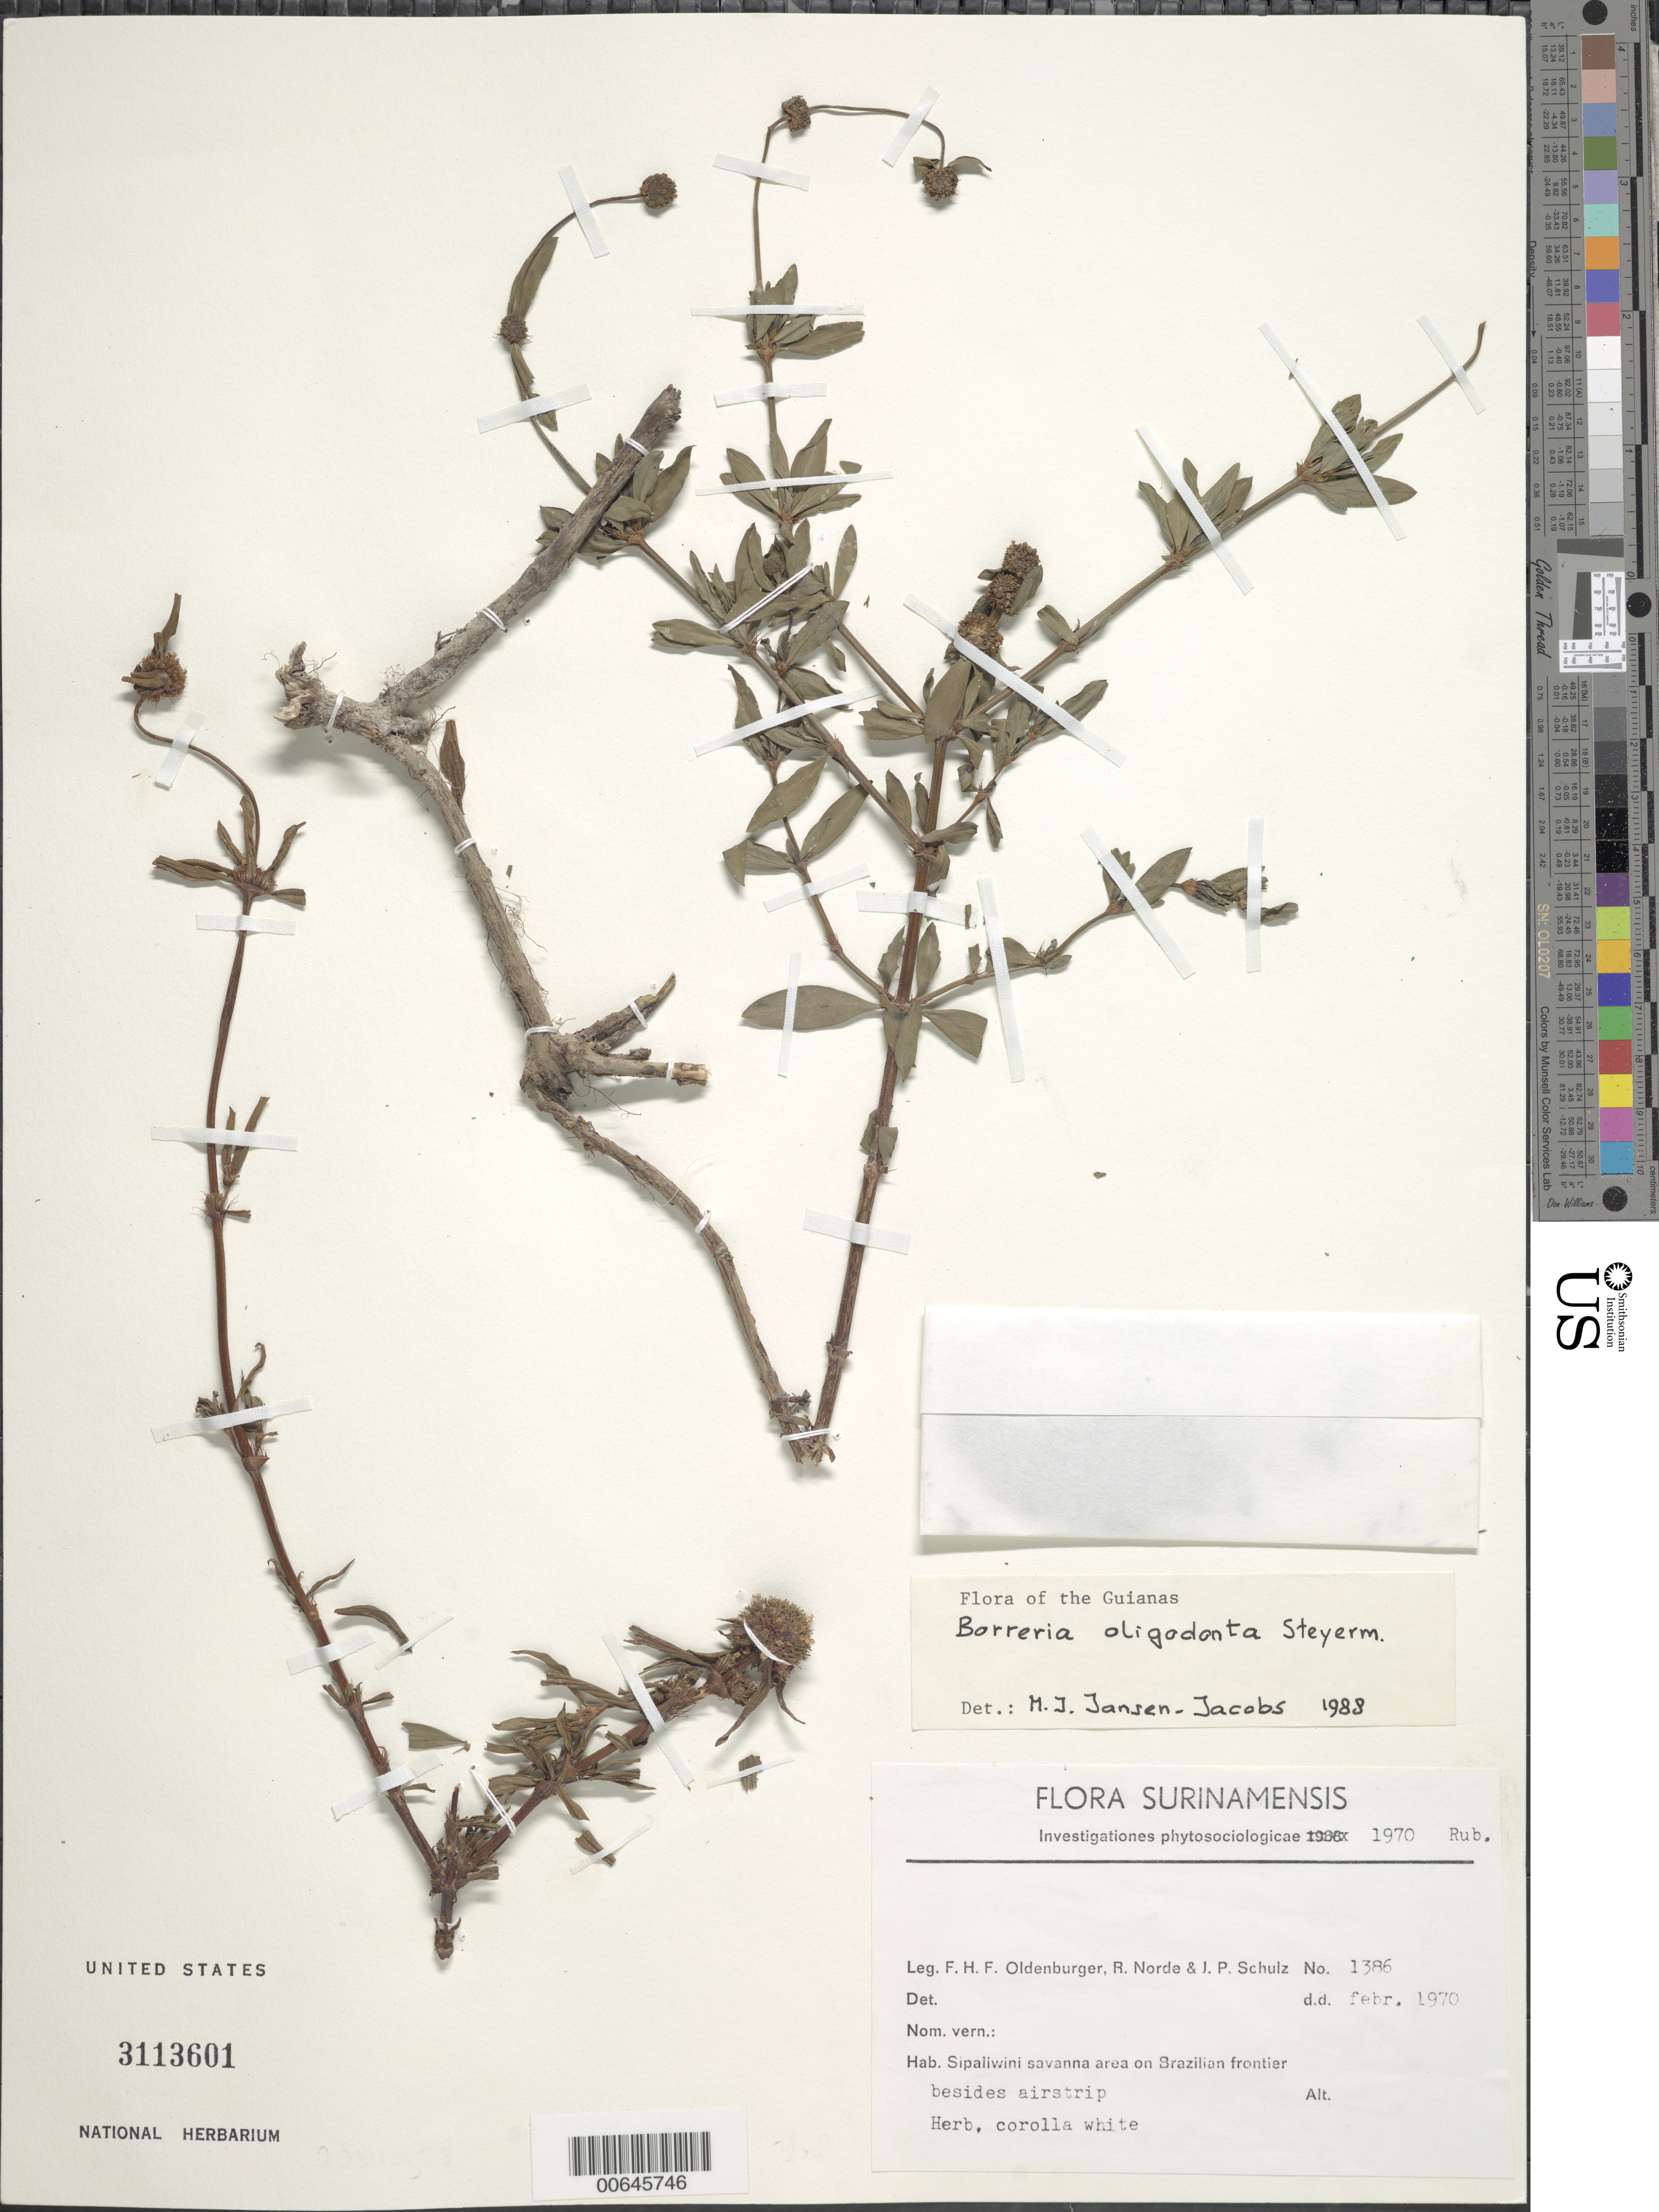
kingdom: Plantae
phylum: Tracheophyta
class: Magnoliopsida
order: Gentianales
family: Rubiaceae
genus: Borreria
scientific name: Borreria oligodonta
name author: Steyerm.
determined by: Jansen-Jacobs, M. J., (U), Nationaal Herbarium Nederland, Utrecht University branch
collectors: F. Oldenburger, R. Norde & J. P. Schulz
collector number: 1386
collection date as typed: Feb-70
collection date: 1970-02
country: Suriname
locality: Sipaliwini Savanna, Brazilian frontier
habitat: Beside airstrip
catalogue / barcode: US 3113601